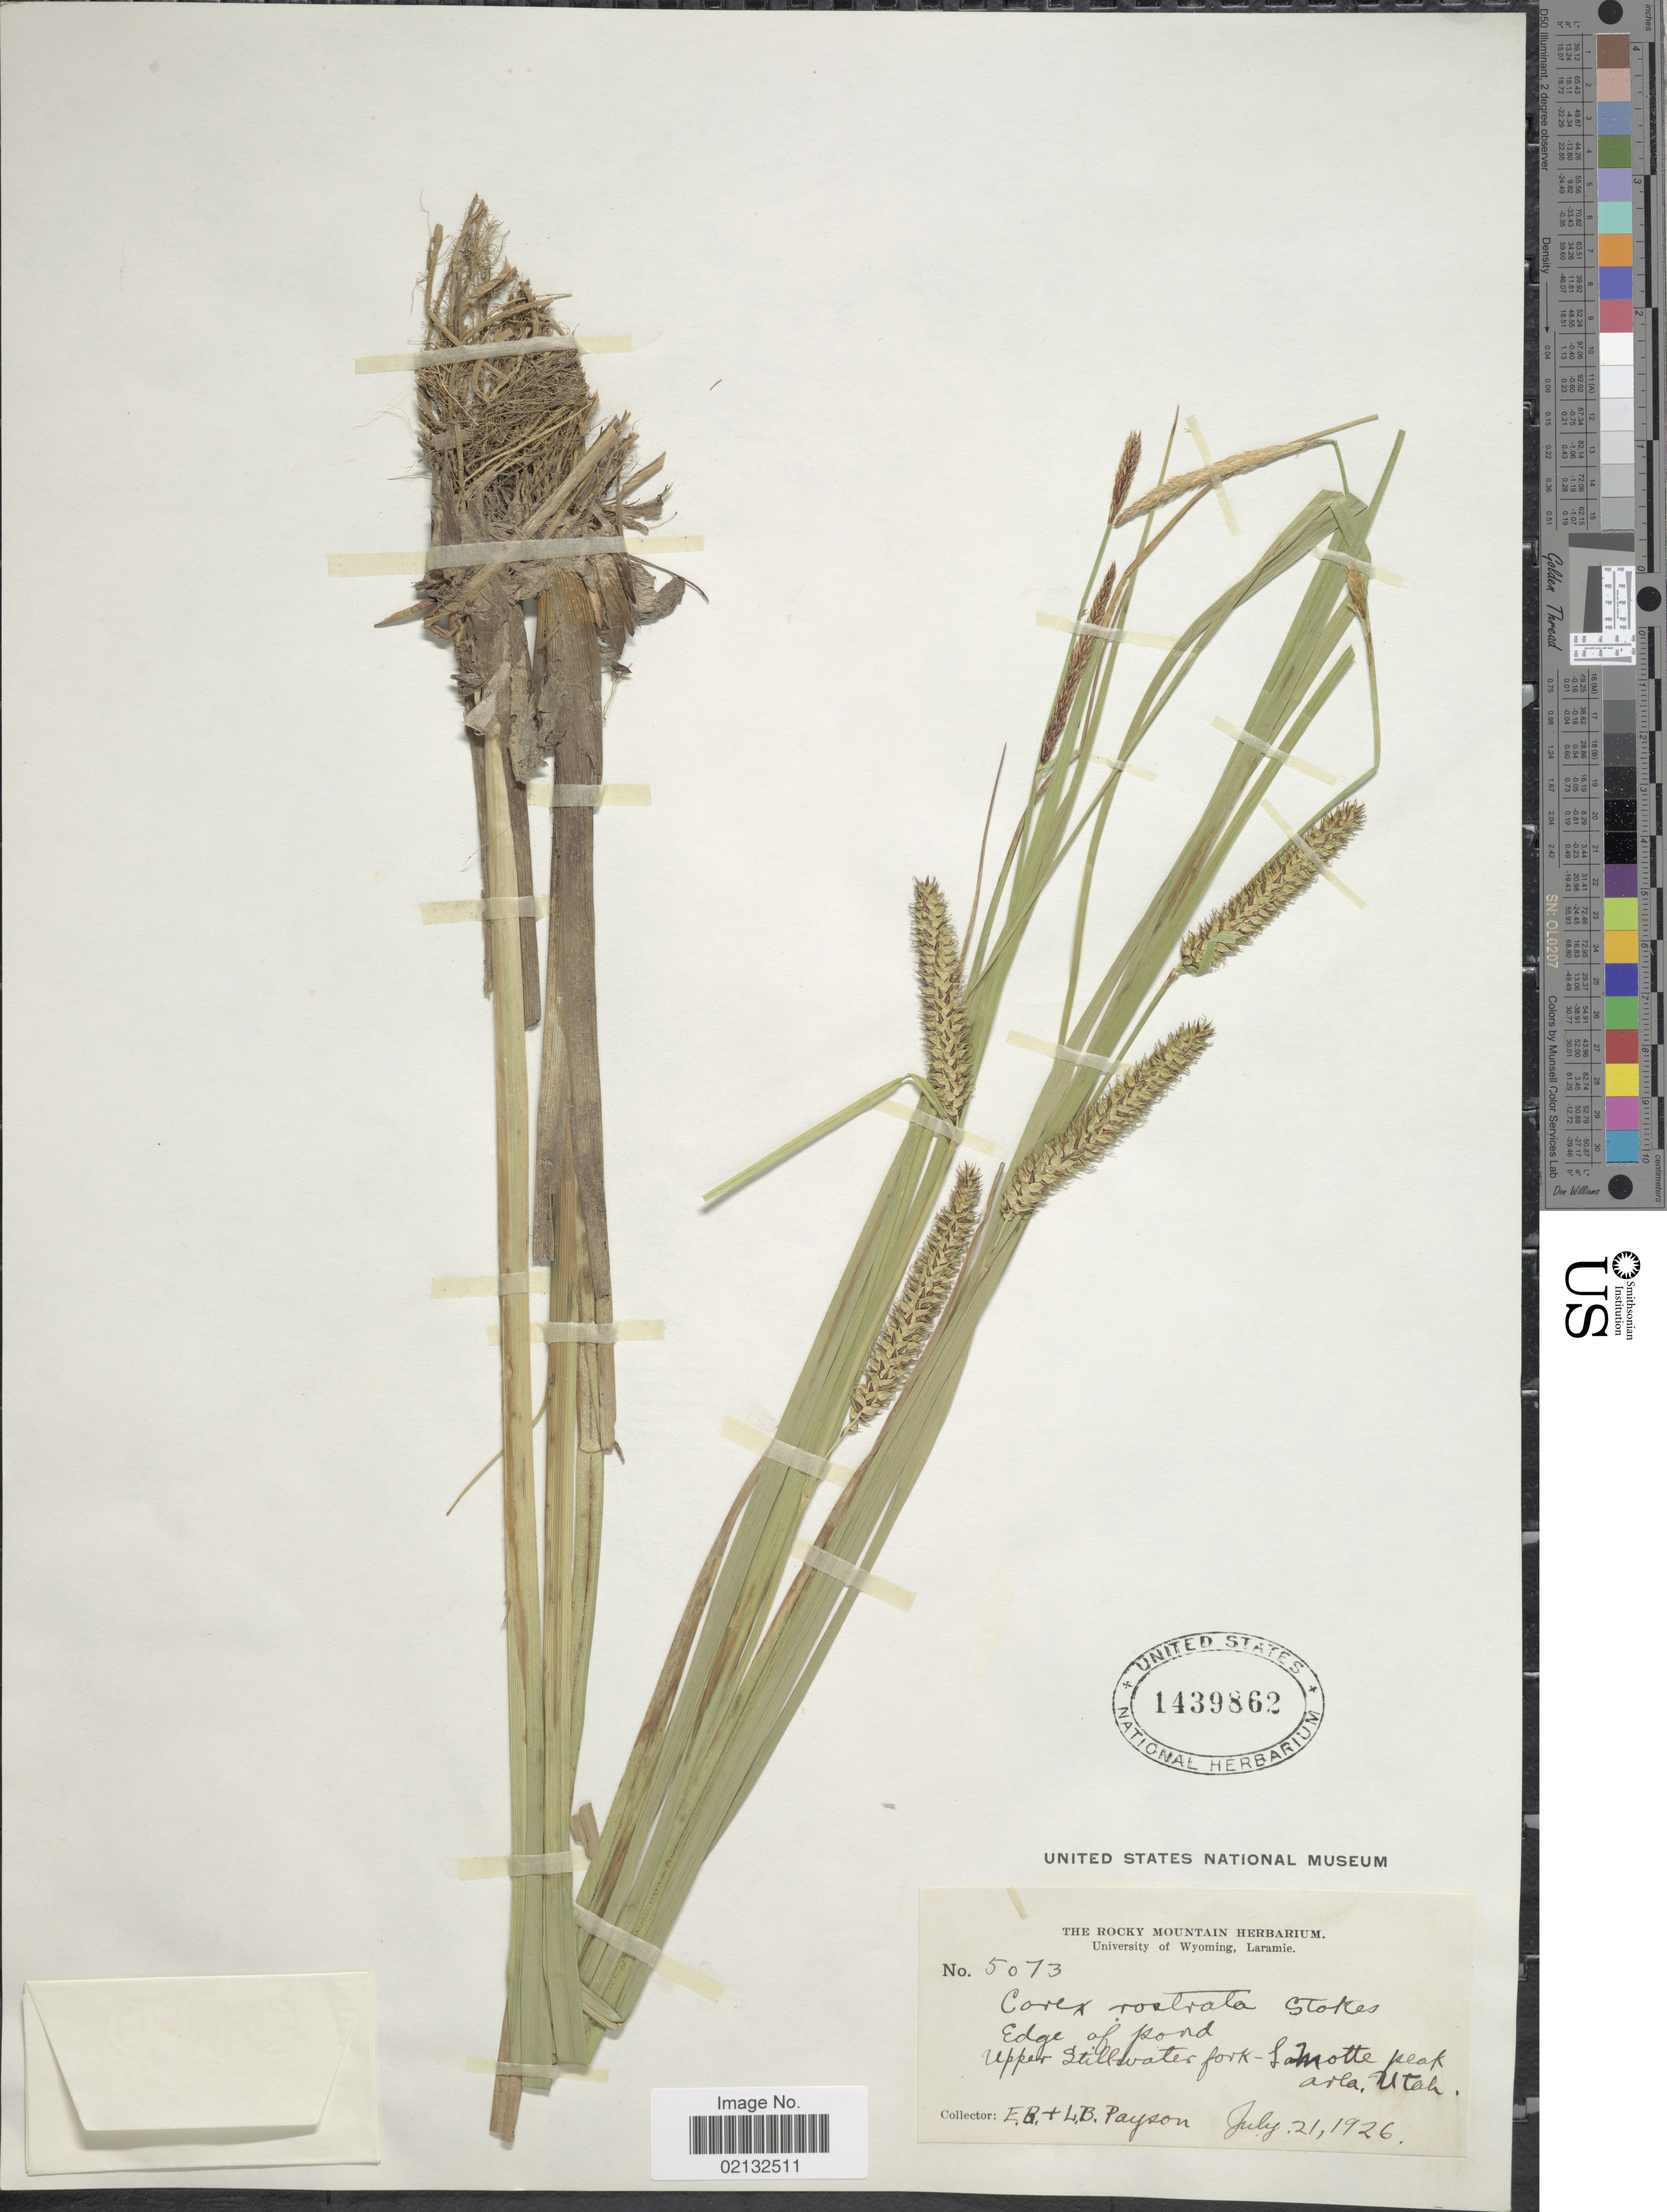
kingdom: Plantae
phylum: Tracheophyta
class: Liliopsida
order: Poales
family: Cyperaceae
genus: Carex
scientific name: Carex rostrata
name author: Stokes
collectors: E. B. Payson & L. Payson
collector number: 5073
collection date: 1926-07-21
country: United States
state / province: Utah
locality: Edge of Pond. Upper Stillwater fork- La Motte peak area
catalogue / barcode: US 1439862